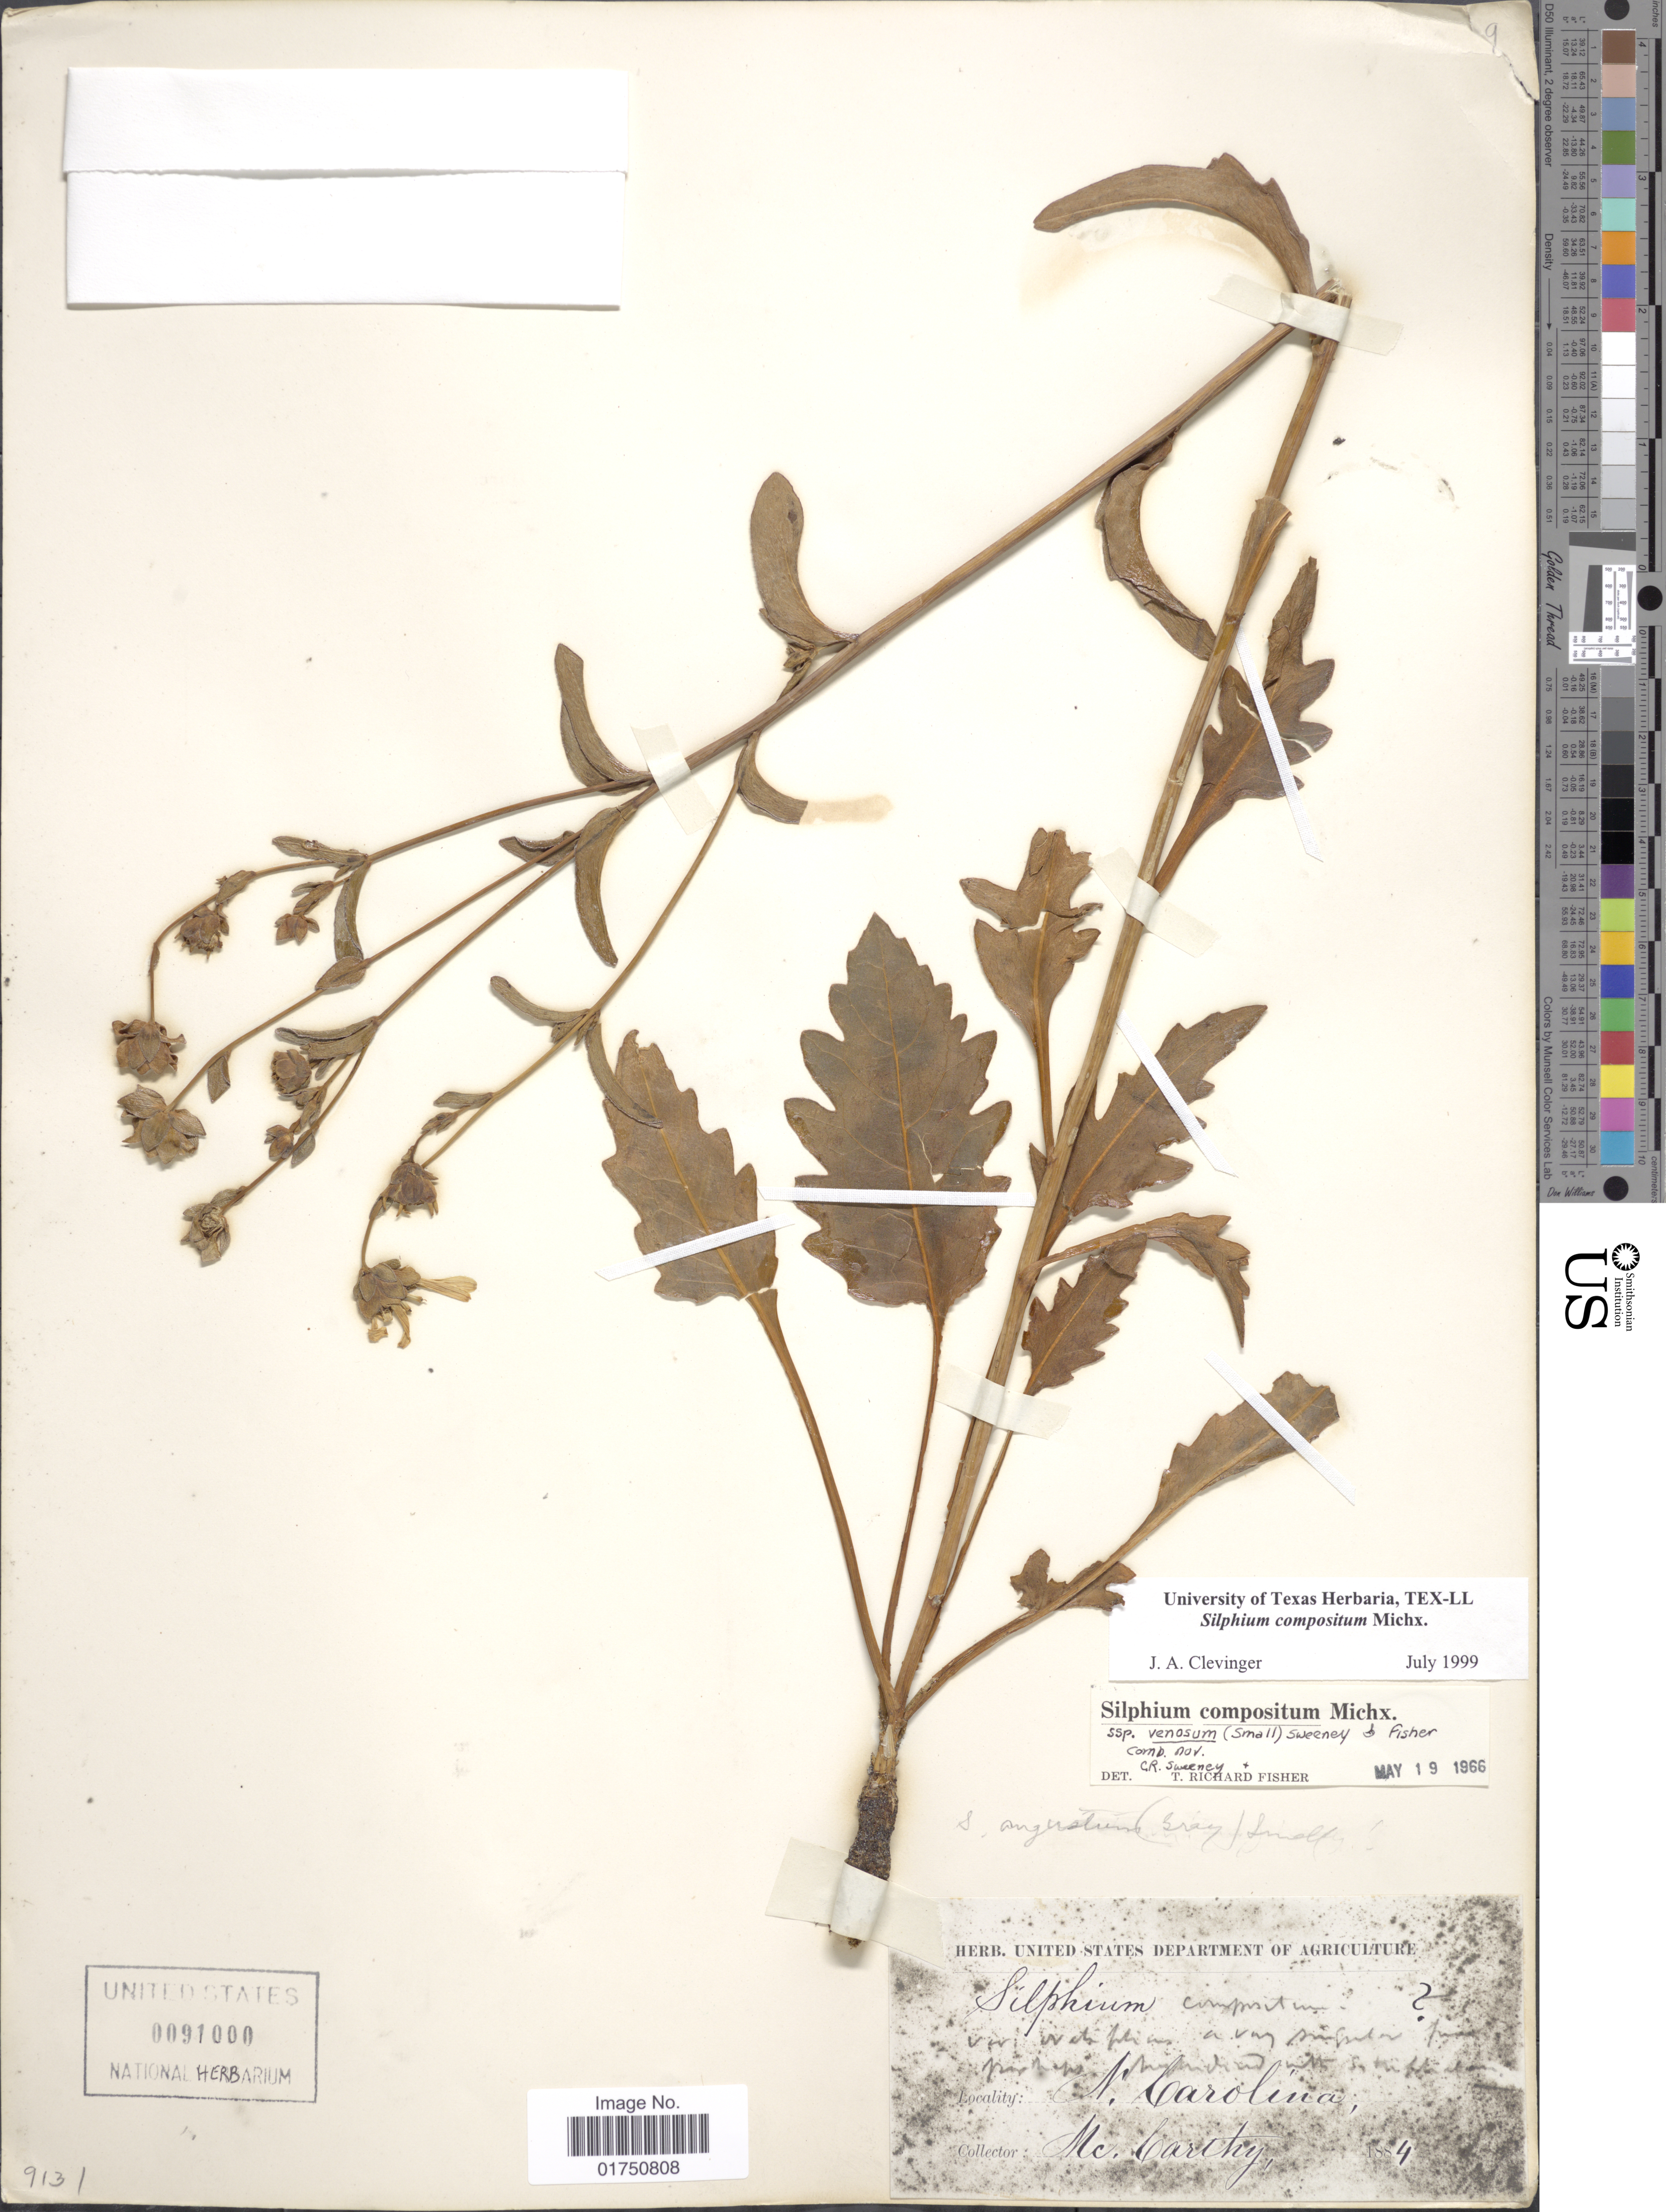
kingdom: Plantae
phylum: Tracheophyta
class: Magnoliopsida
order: Asterales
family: Asteraceae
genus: Silphium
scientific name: Silphium compositum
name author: Michx.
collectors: -- McCarthy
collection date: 1884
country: United States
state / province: North Carolina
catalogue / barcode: US 91000